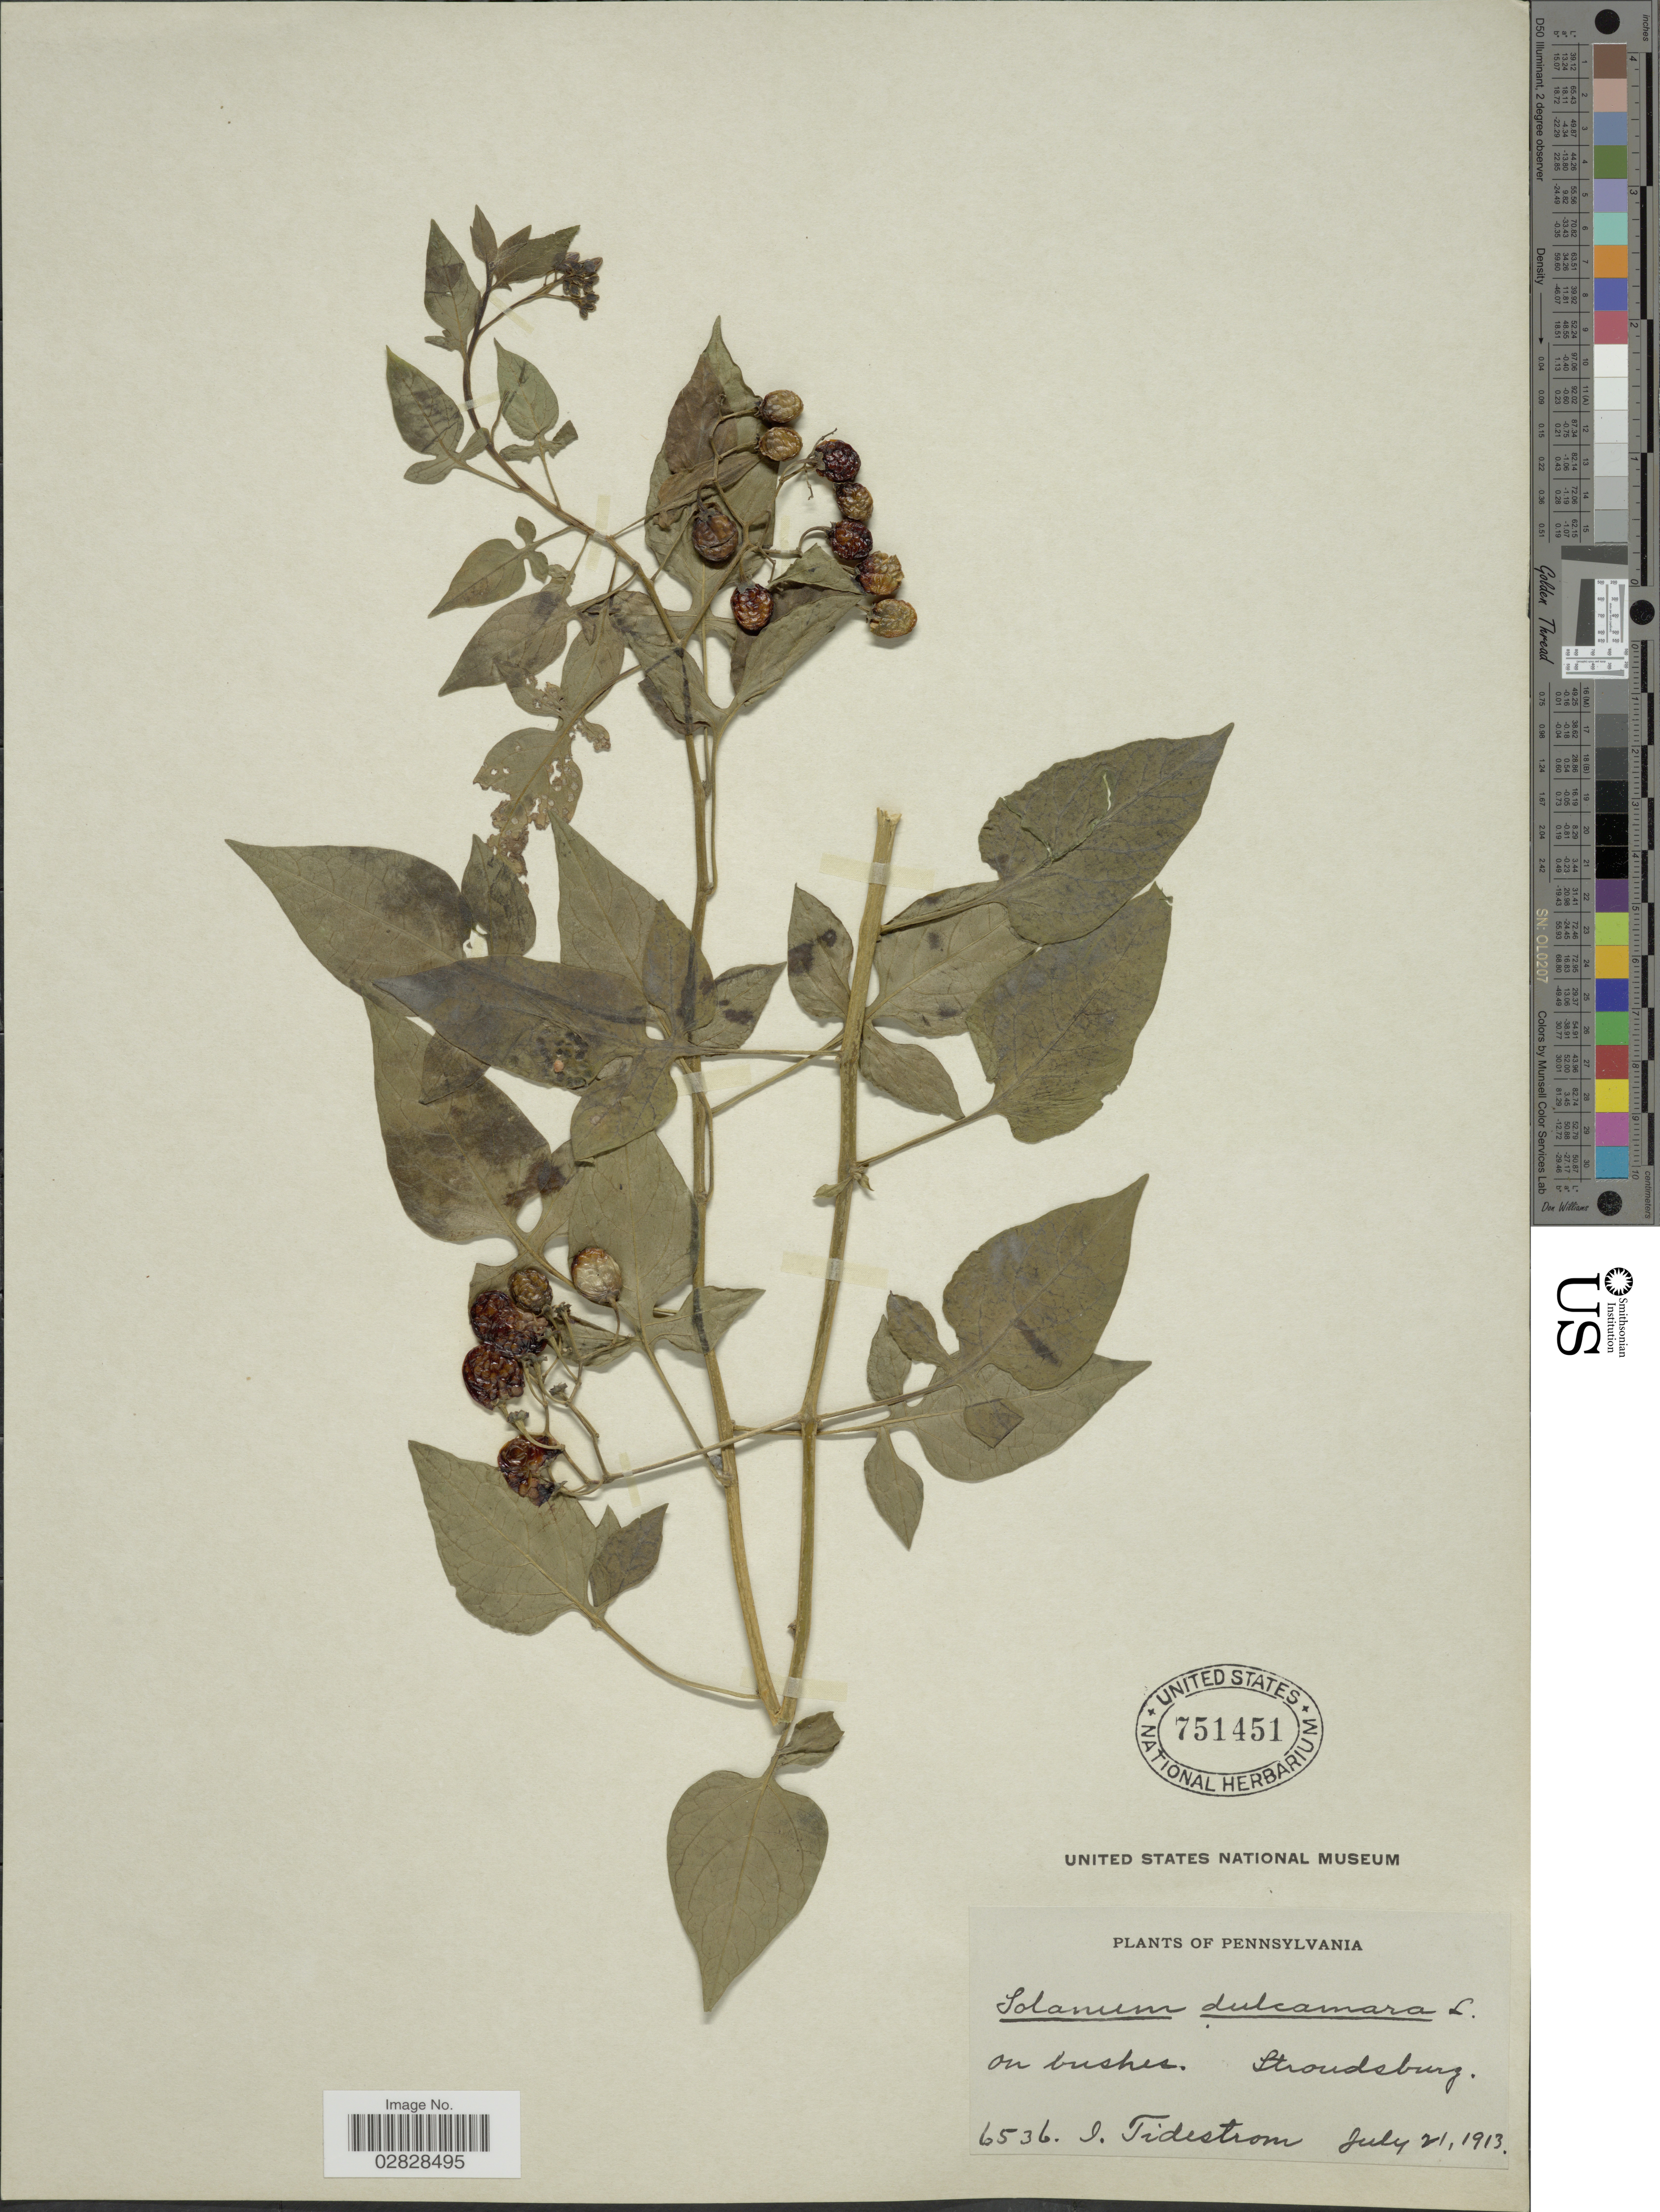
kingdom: Plantae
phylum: Tracheophyta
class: Magnoliopsida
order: Solanales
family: Solanaceae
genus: Solanum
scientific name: Solanum dulcamara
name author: L.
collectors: I. F. Tidestrom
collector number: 6536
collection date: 1913-07-21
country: United States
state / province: Pennsylvania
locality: Stroudsburg.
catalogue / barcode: US 751451